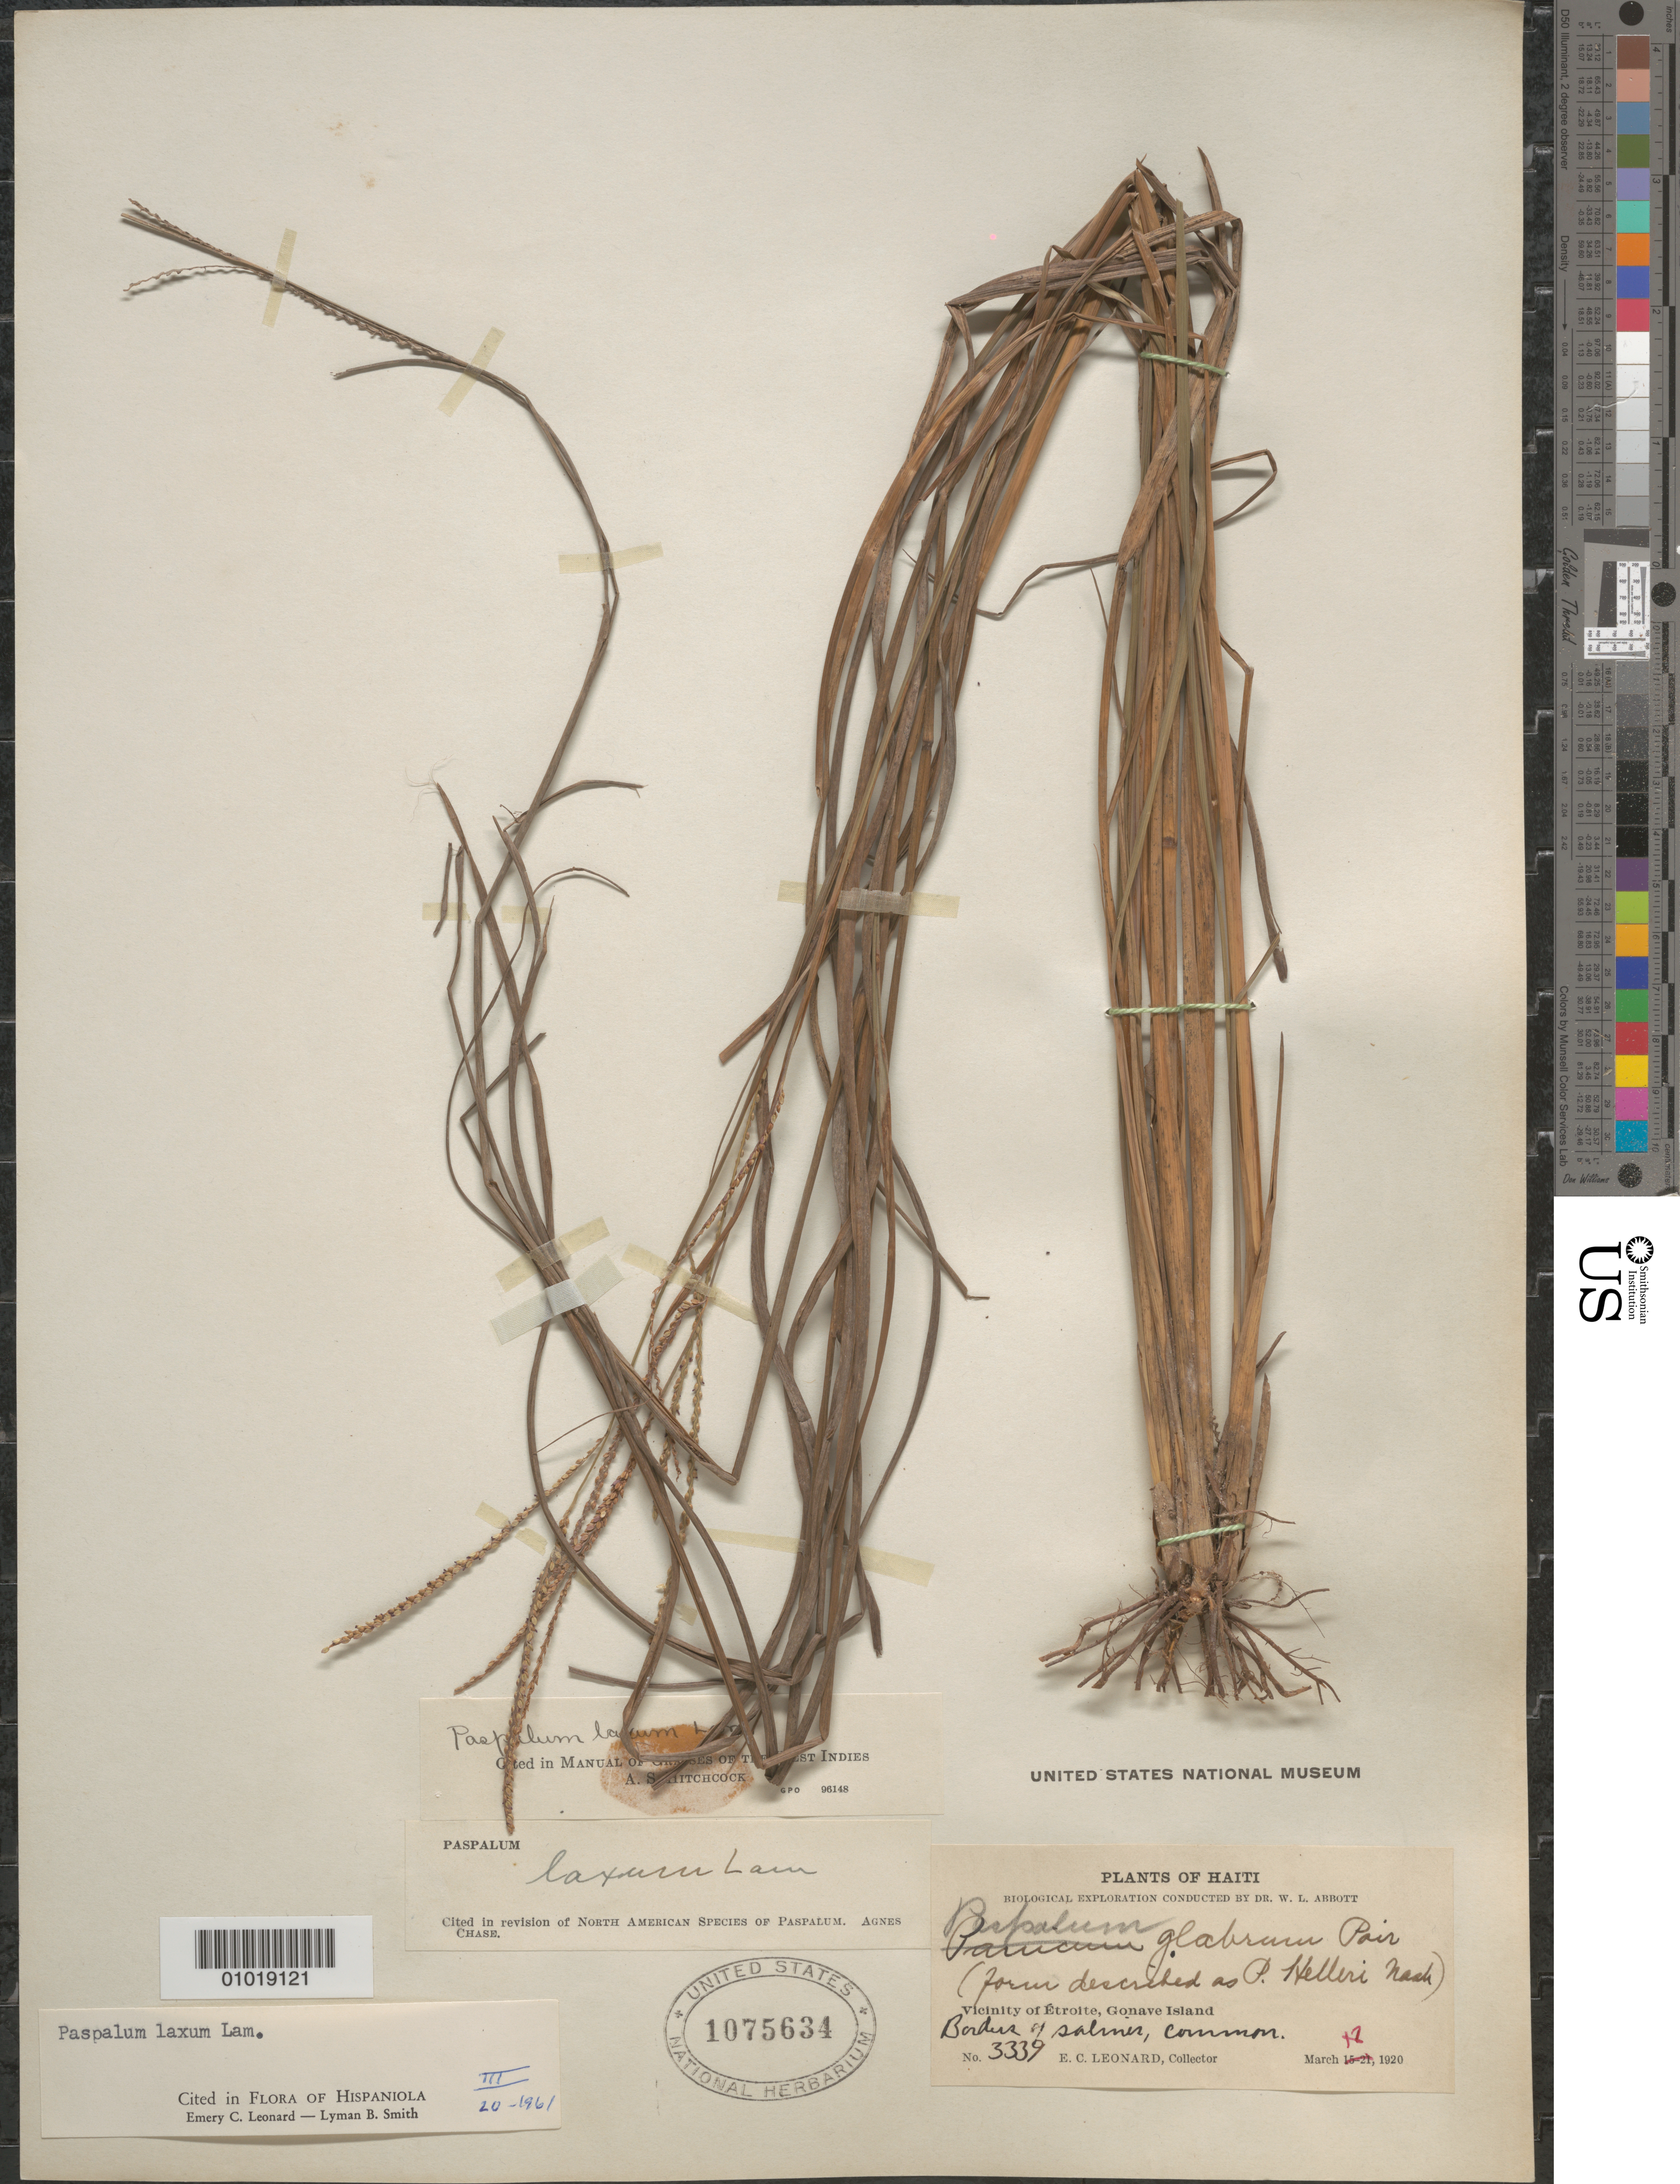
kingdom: Plantae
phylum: Tracheophyta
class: Liliopsida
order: Poales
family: Poaceae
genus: Paspalum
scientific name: Paspalum laxum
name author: Lam.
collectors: E. C. Leonard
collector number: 3339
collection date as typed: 17 Mar 1920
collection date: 1920-03-17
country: Haiti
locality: Vicinity of Etroite, Gonave Island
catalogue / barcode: US 1075634